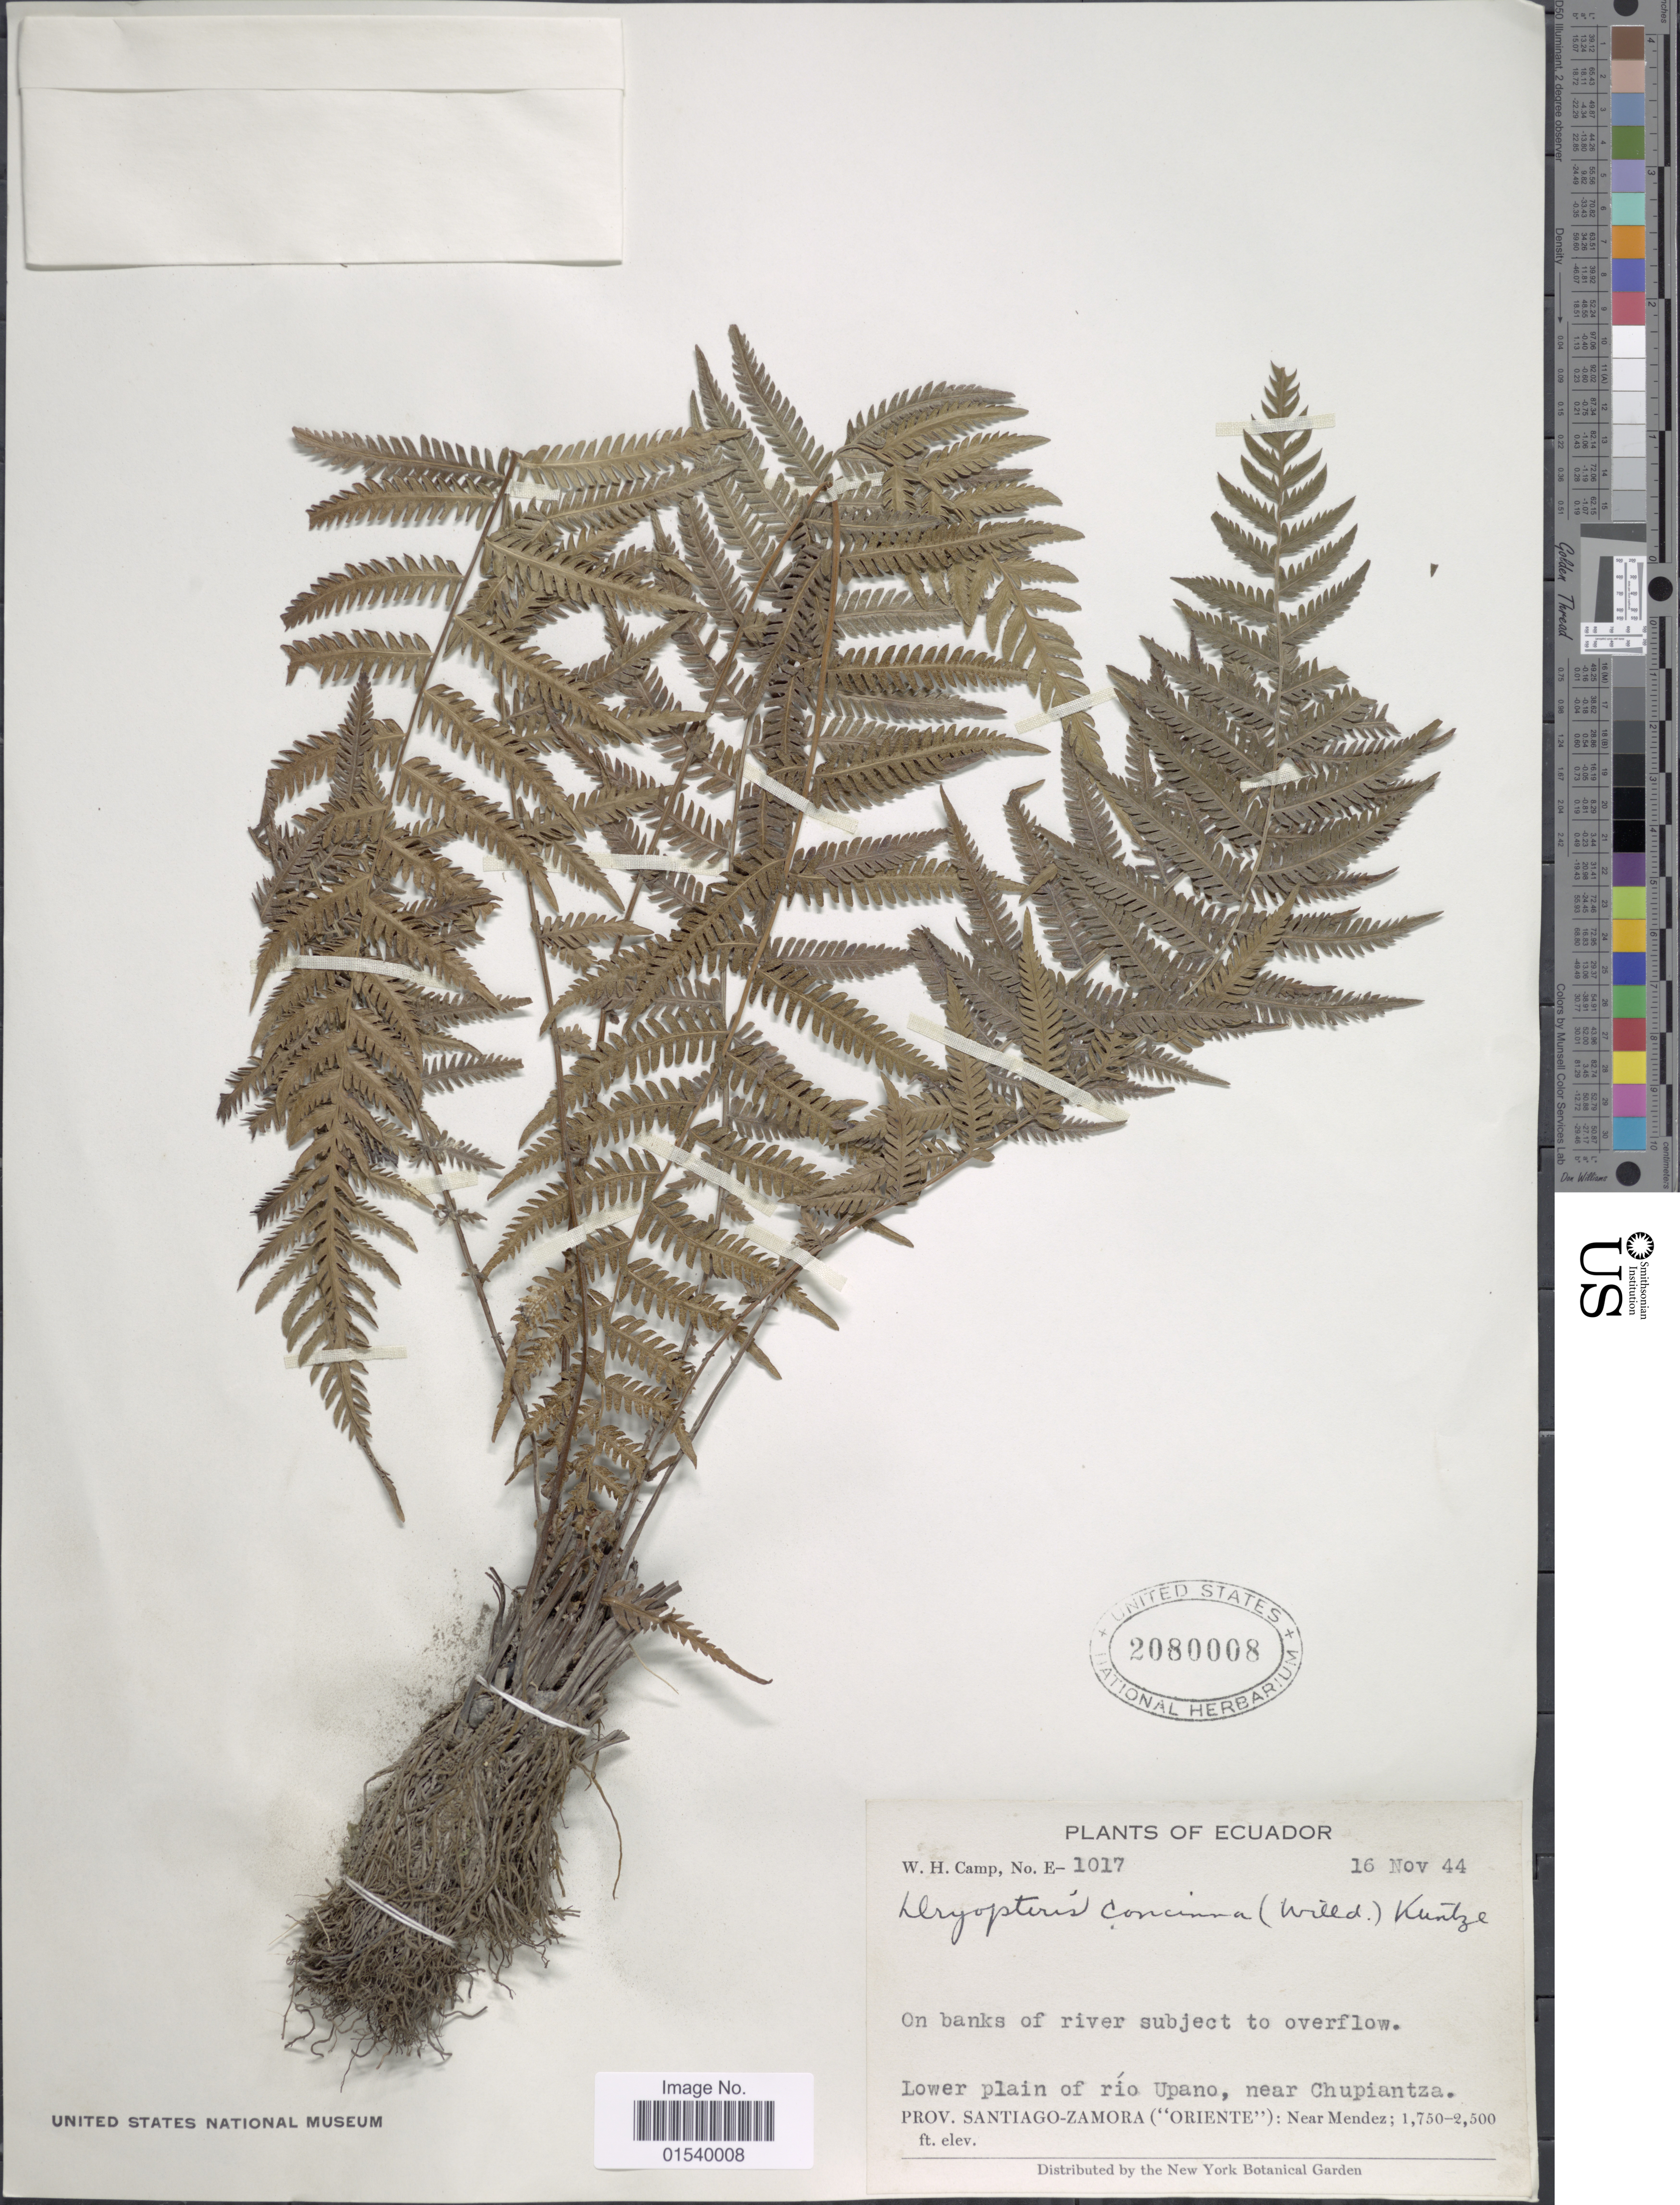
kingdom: Plantae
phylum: Tracheophyta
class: Polypodiopsida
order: Polypodiales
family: Thelypteridaceae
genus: Amauropelta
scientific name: Amauropelta concinna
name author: (Willd.) Pic. Serm.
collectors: W. H. Camp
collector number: E-1017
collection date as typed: Transcribed d/m/y: 16/11/44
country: Ecuador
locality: Lower plain of río Upano, near Chupiantza, Prov. Santiago-Zamora ('Oriente'): Near Mendez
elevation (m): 533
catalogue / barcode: US 2080008